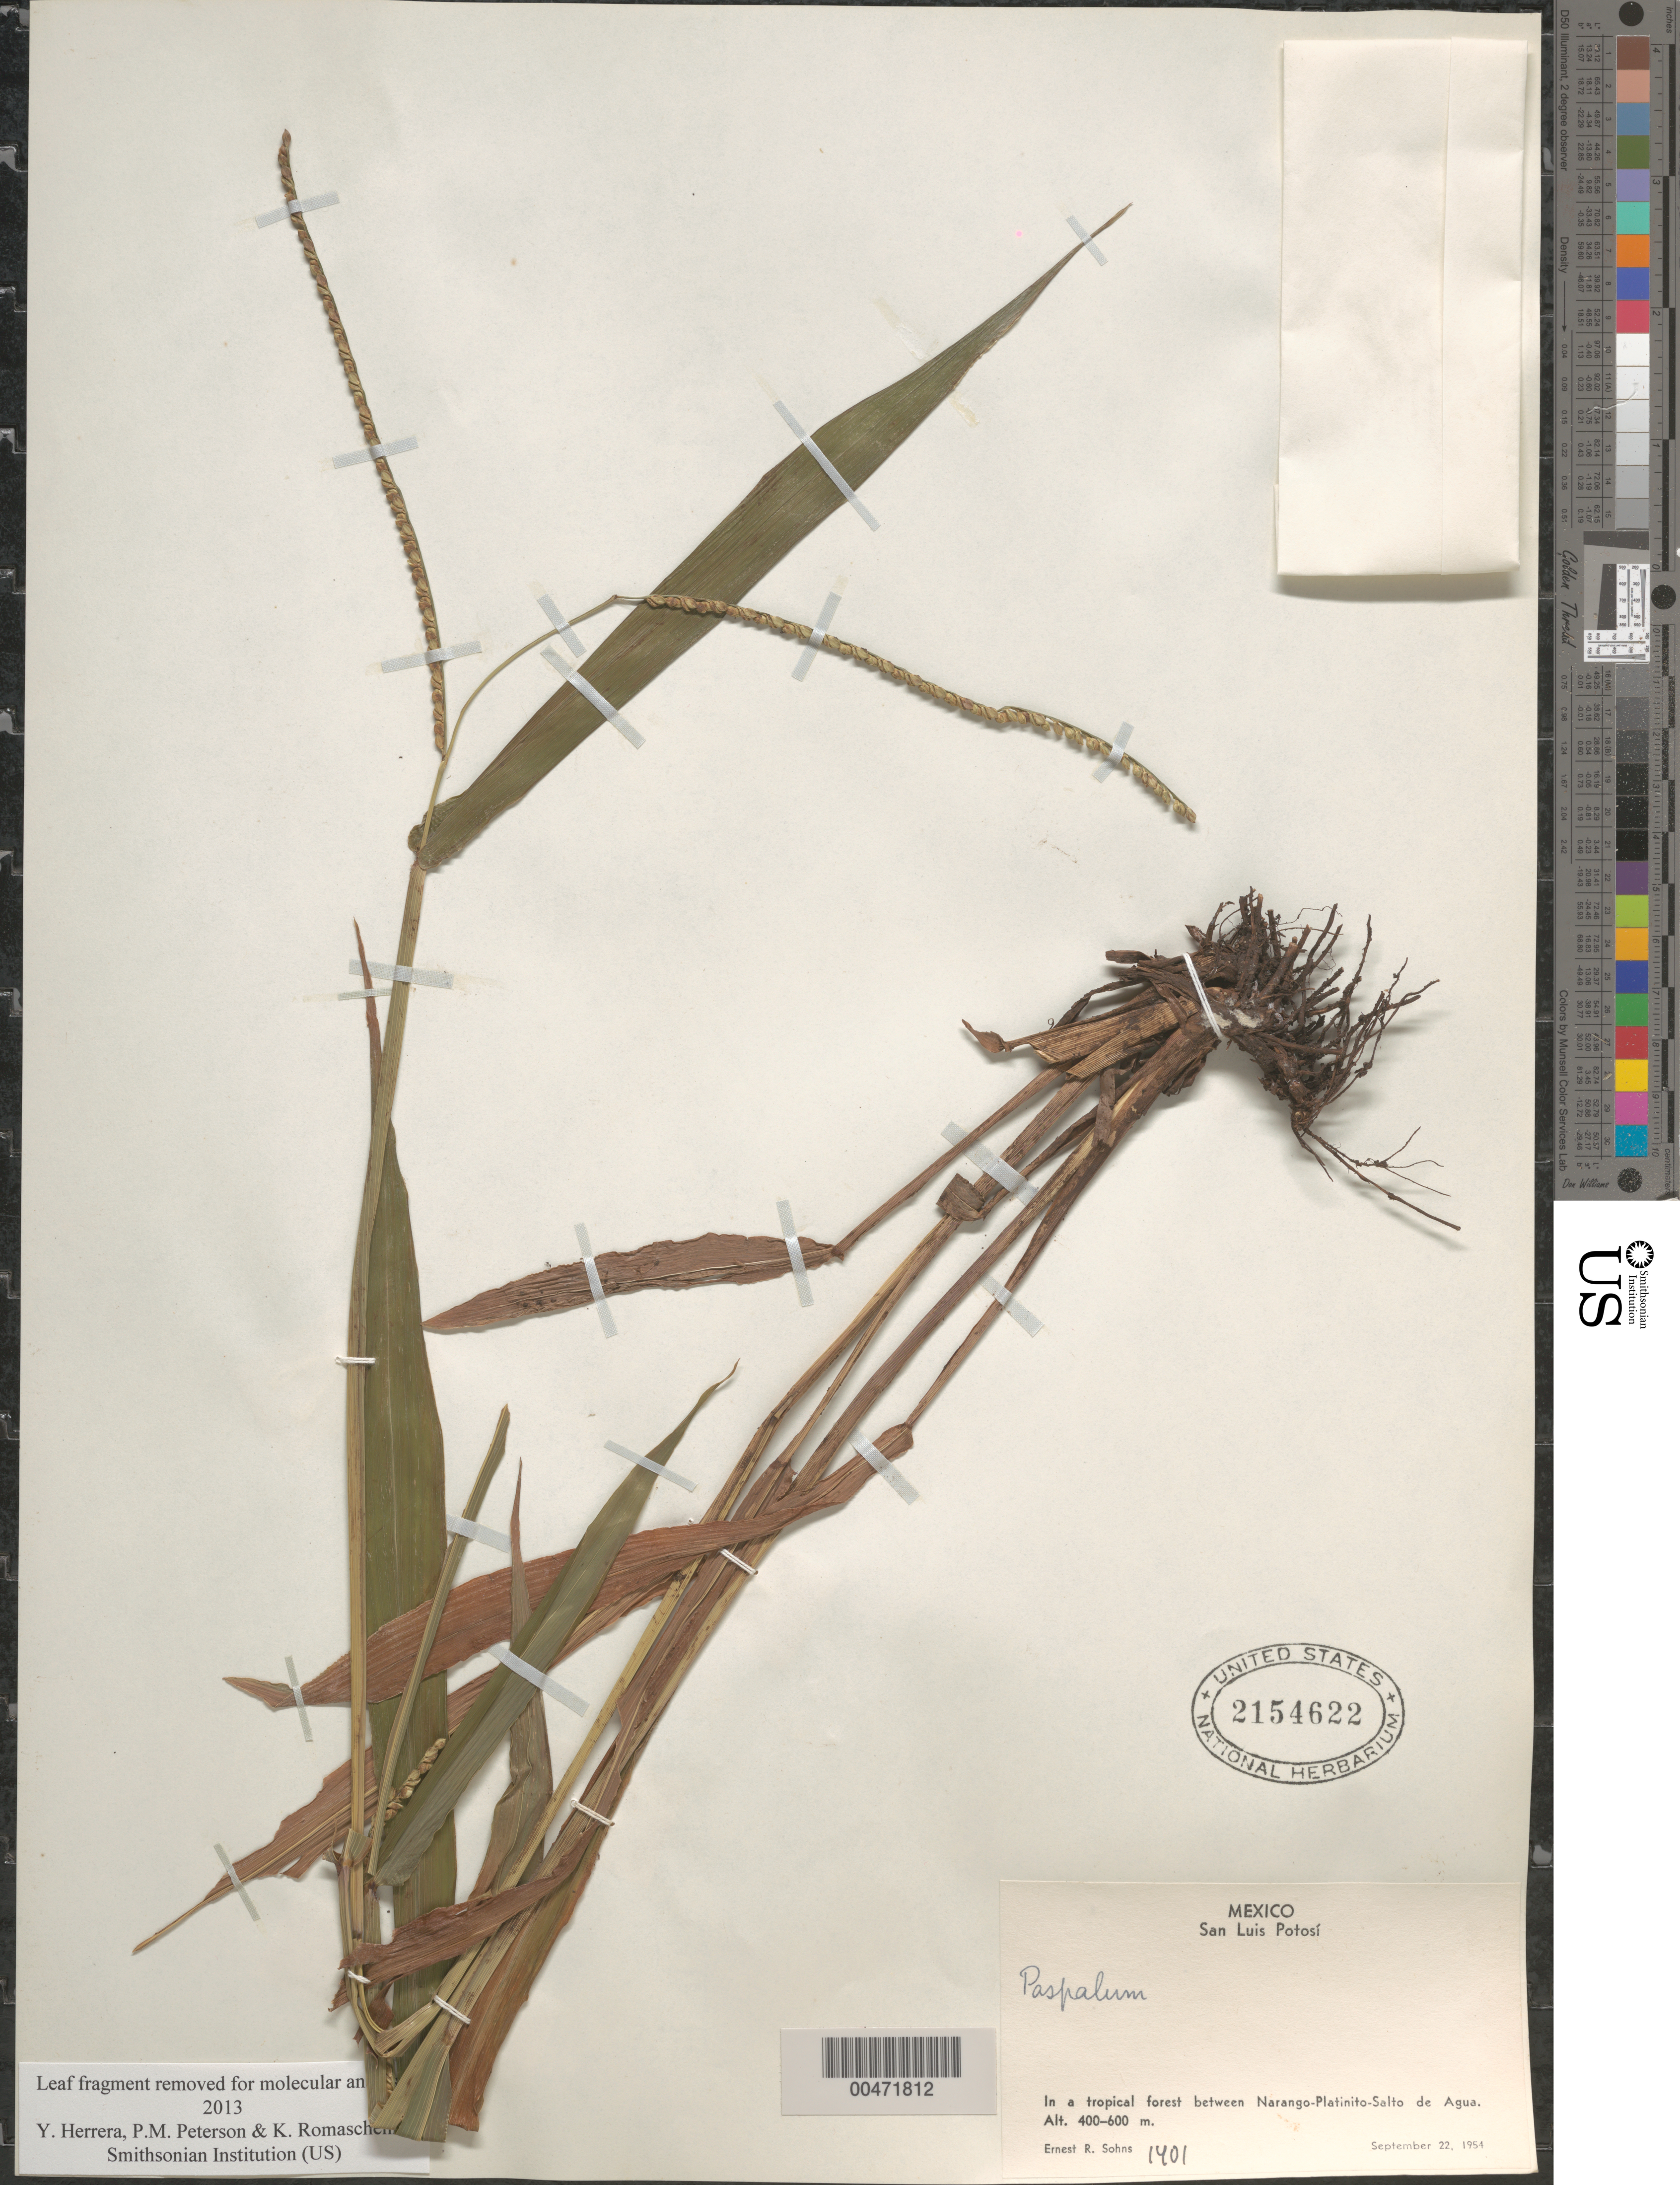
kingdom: Plantae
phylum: Tracheophyta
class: Liliopsida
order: Poales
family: Poaceae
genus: Paspalum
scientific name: Paspalum unispicatum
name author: (Scribn. & Merr.) Nash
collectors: E. R. Sohns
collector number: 1401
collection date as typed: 22 Sep 1954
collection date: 1954-09-22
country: Mexico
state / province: San Luis Potosi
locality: Between Narango-Platinito-Salto de Agua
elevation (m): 400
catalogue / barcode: US 2154622